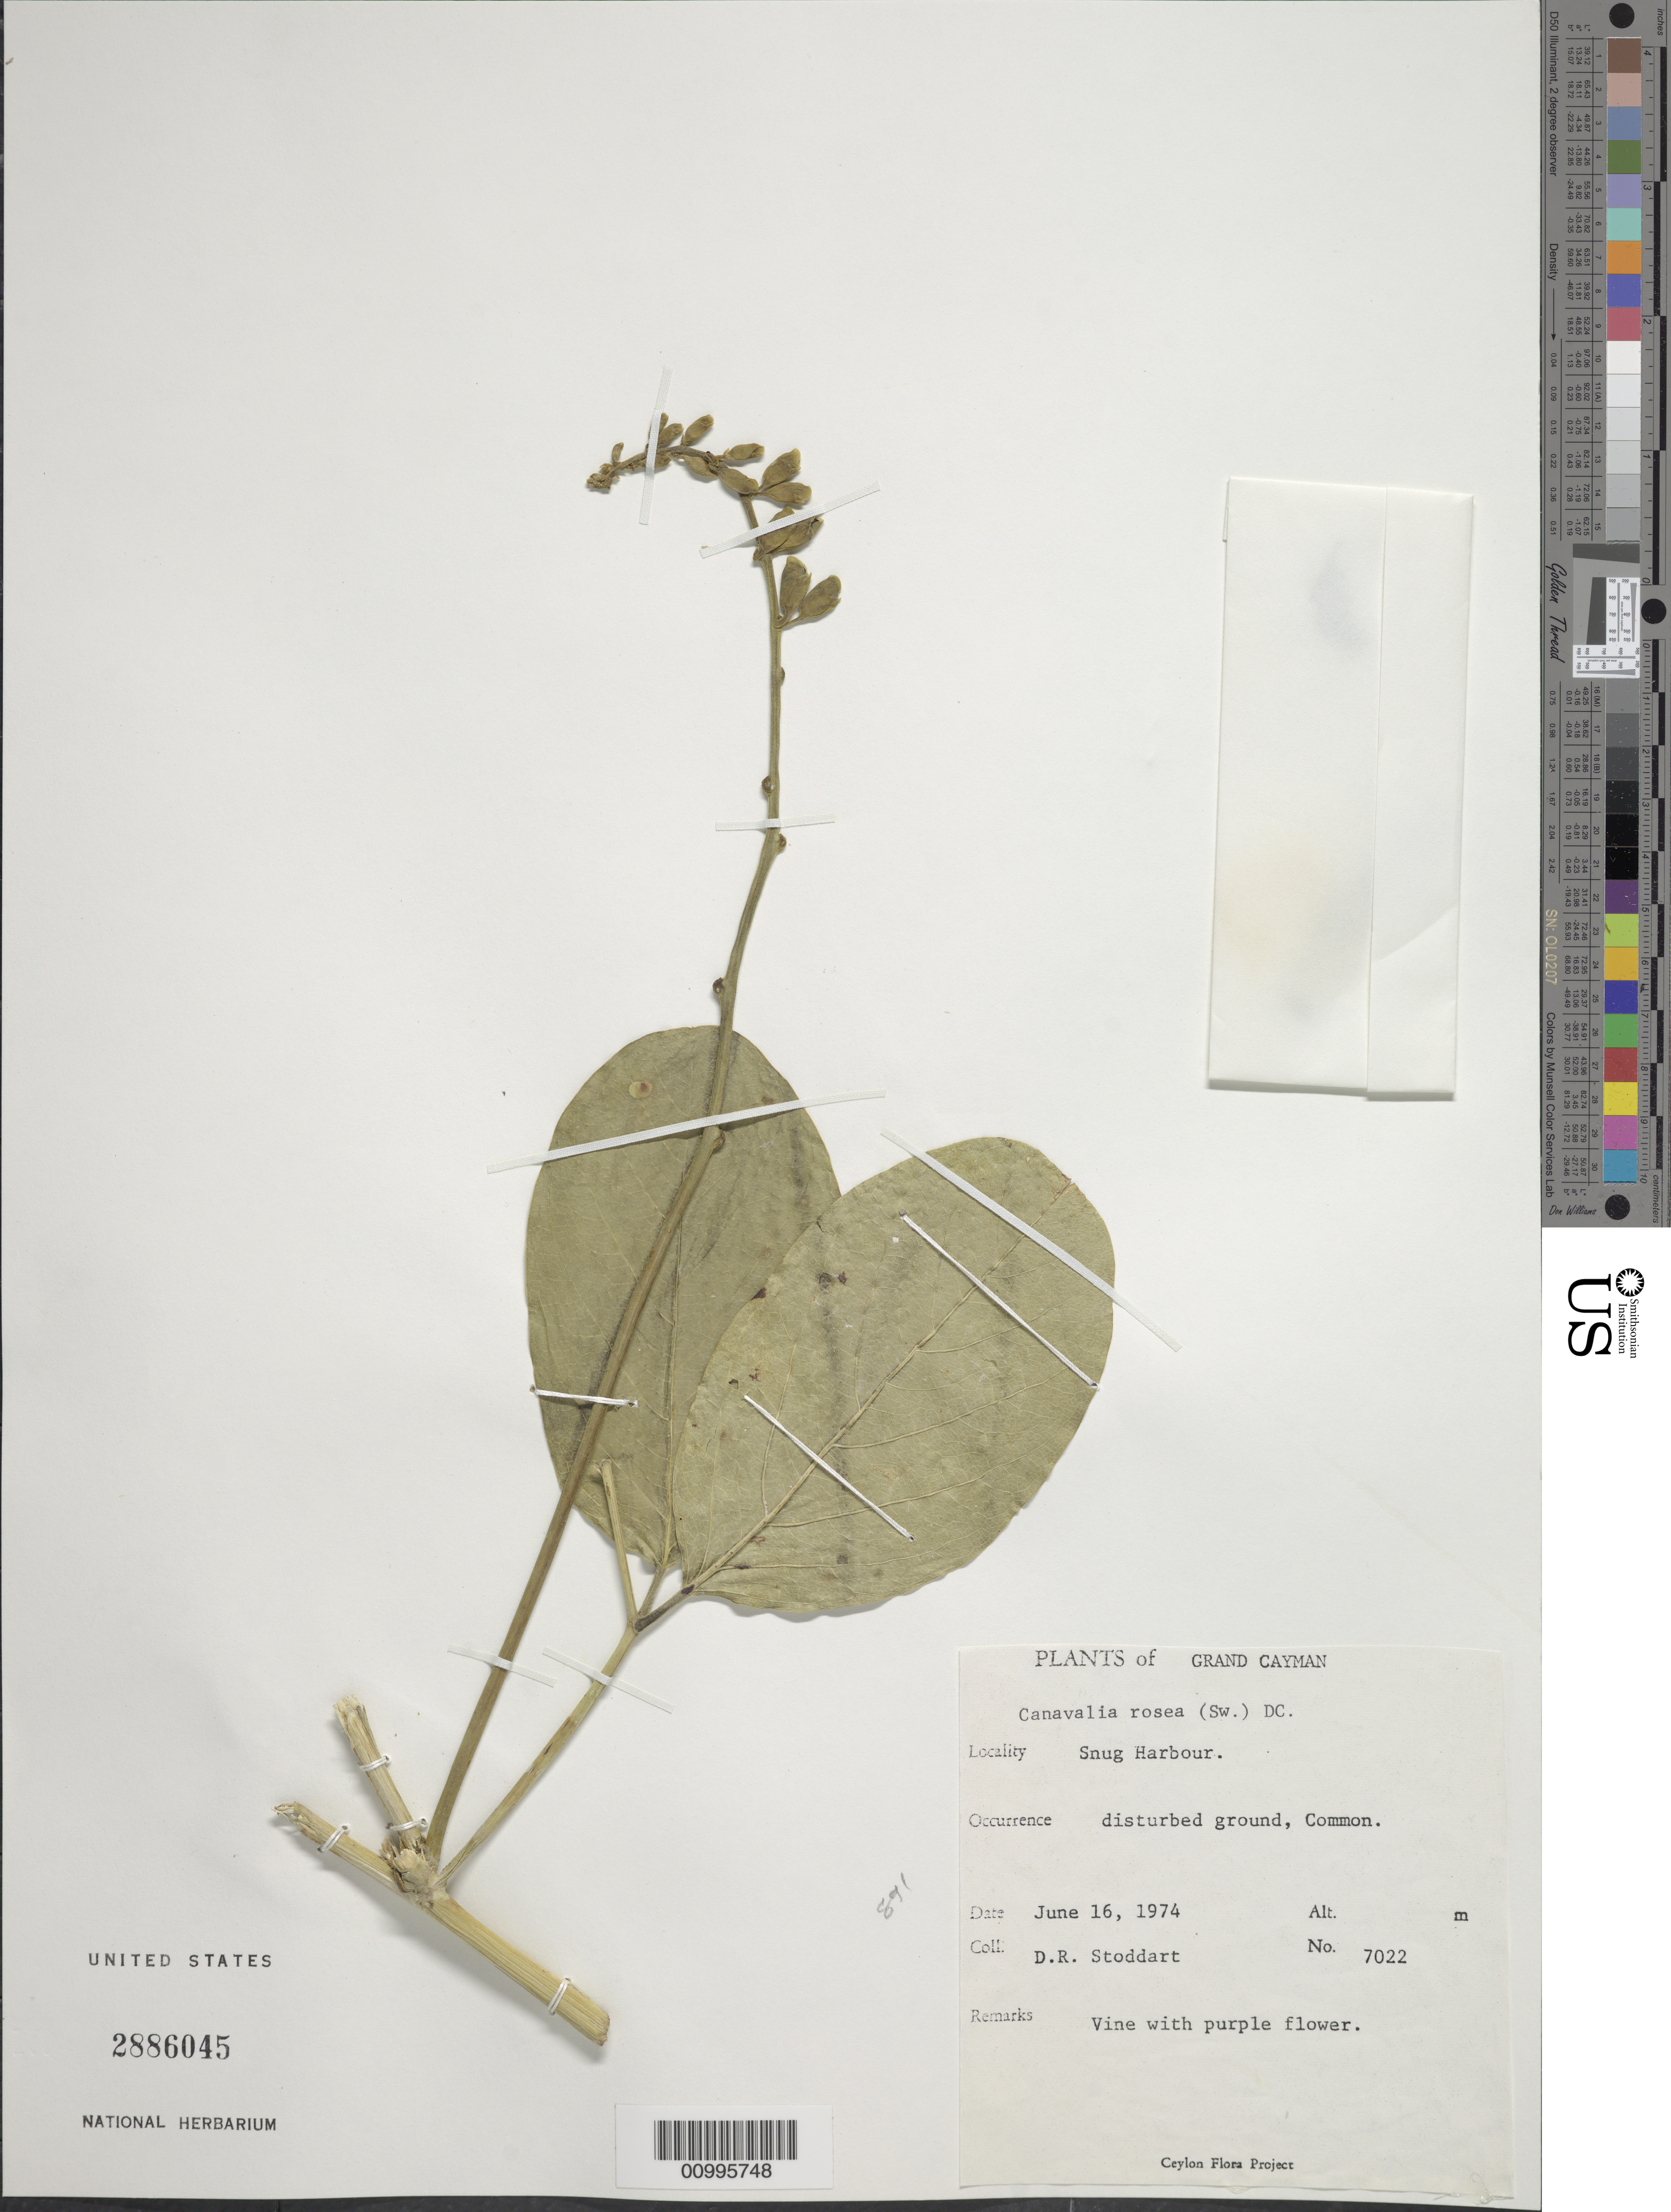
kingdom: Plantae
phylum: Tracheophyta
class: Magnoliopsida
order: Fabales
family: Fabaceae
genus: Canavalia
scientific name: Canavalia rosea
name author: (Sw.) DC.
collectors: D. R. Stoddart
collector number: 7022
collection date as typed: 16 Jun 1974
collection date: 1974-06-16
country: Cayman Islands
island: Grand Cayman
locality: Snug Harbour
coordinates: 0 N, 0 E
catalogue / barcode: US 2886045